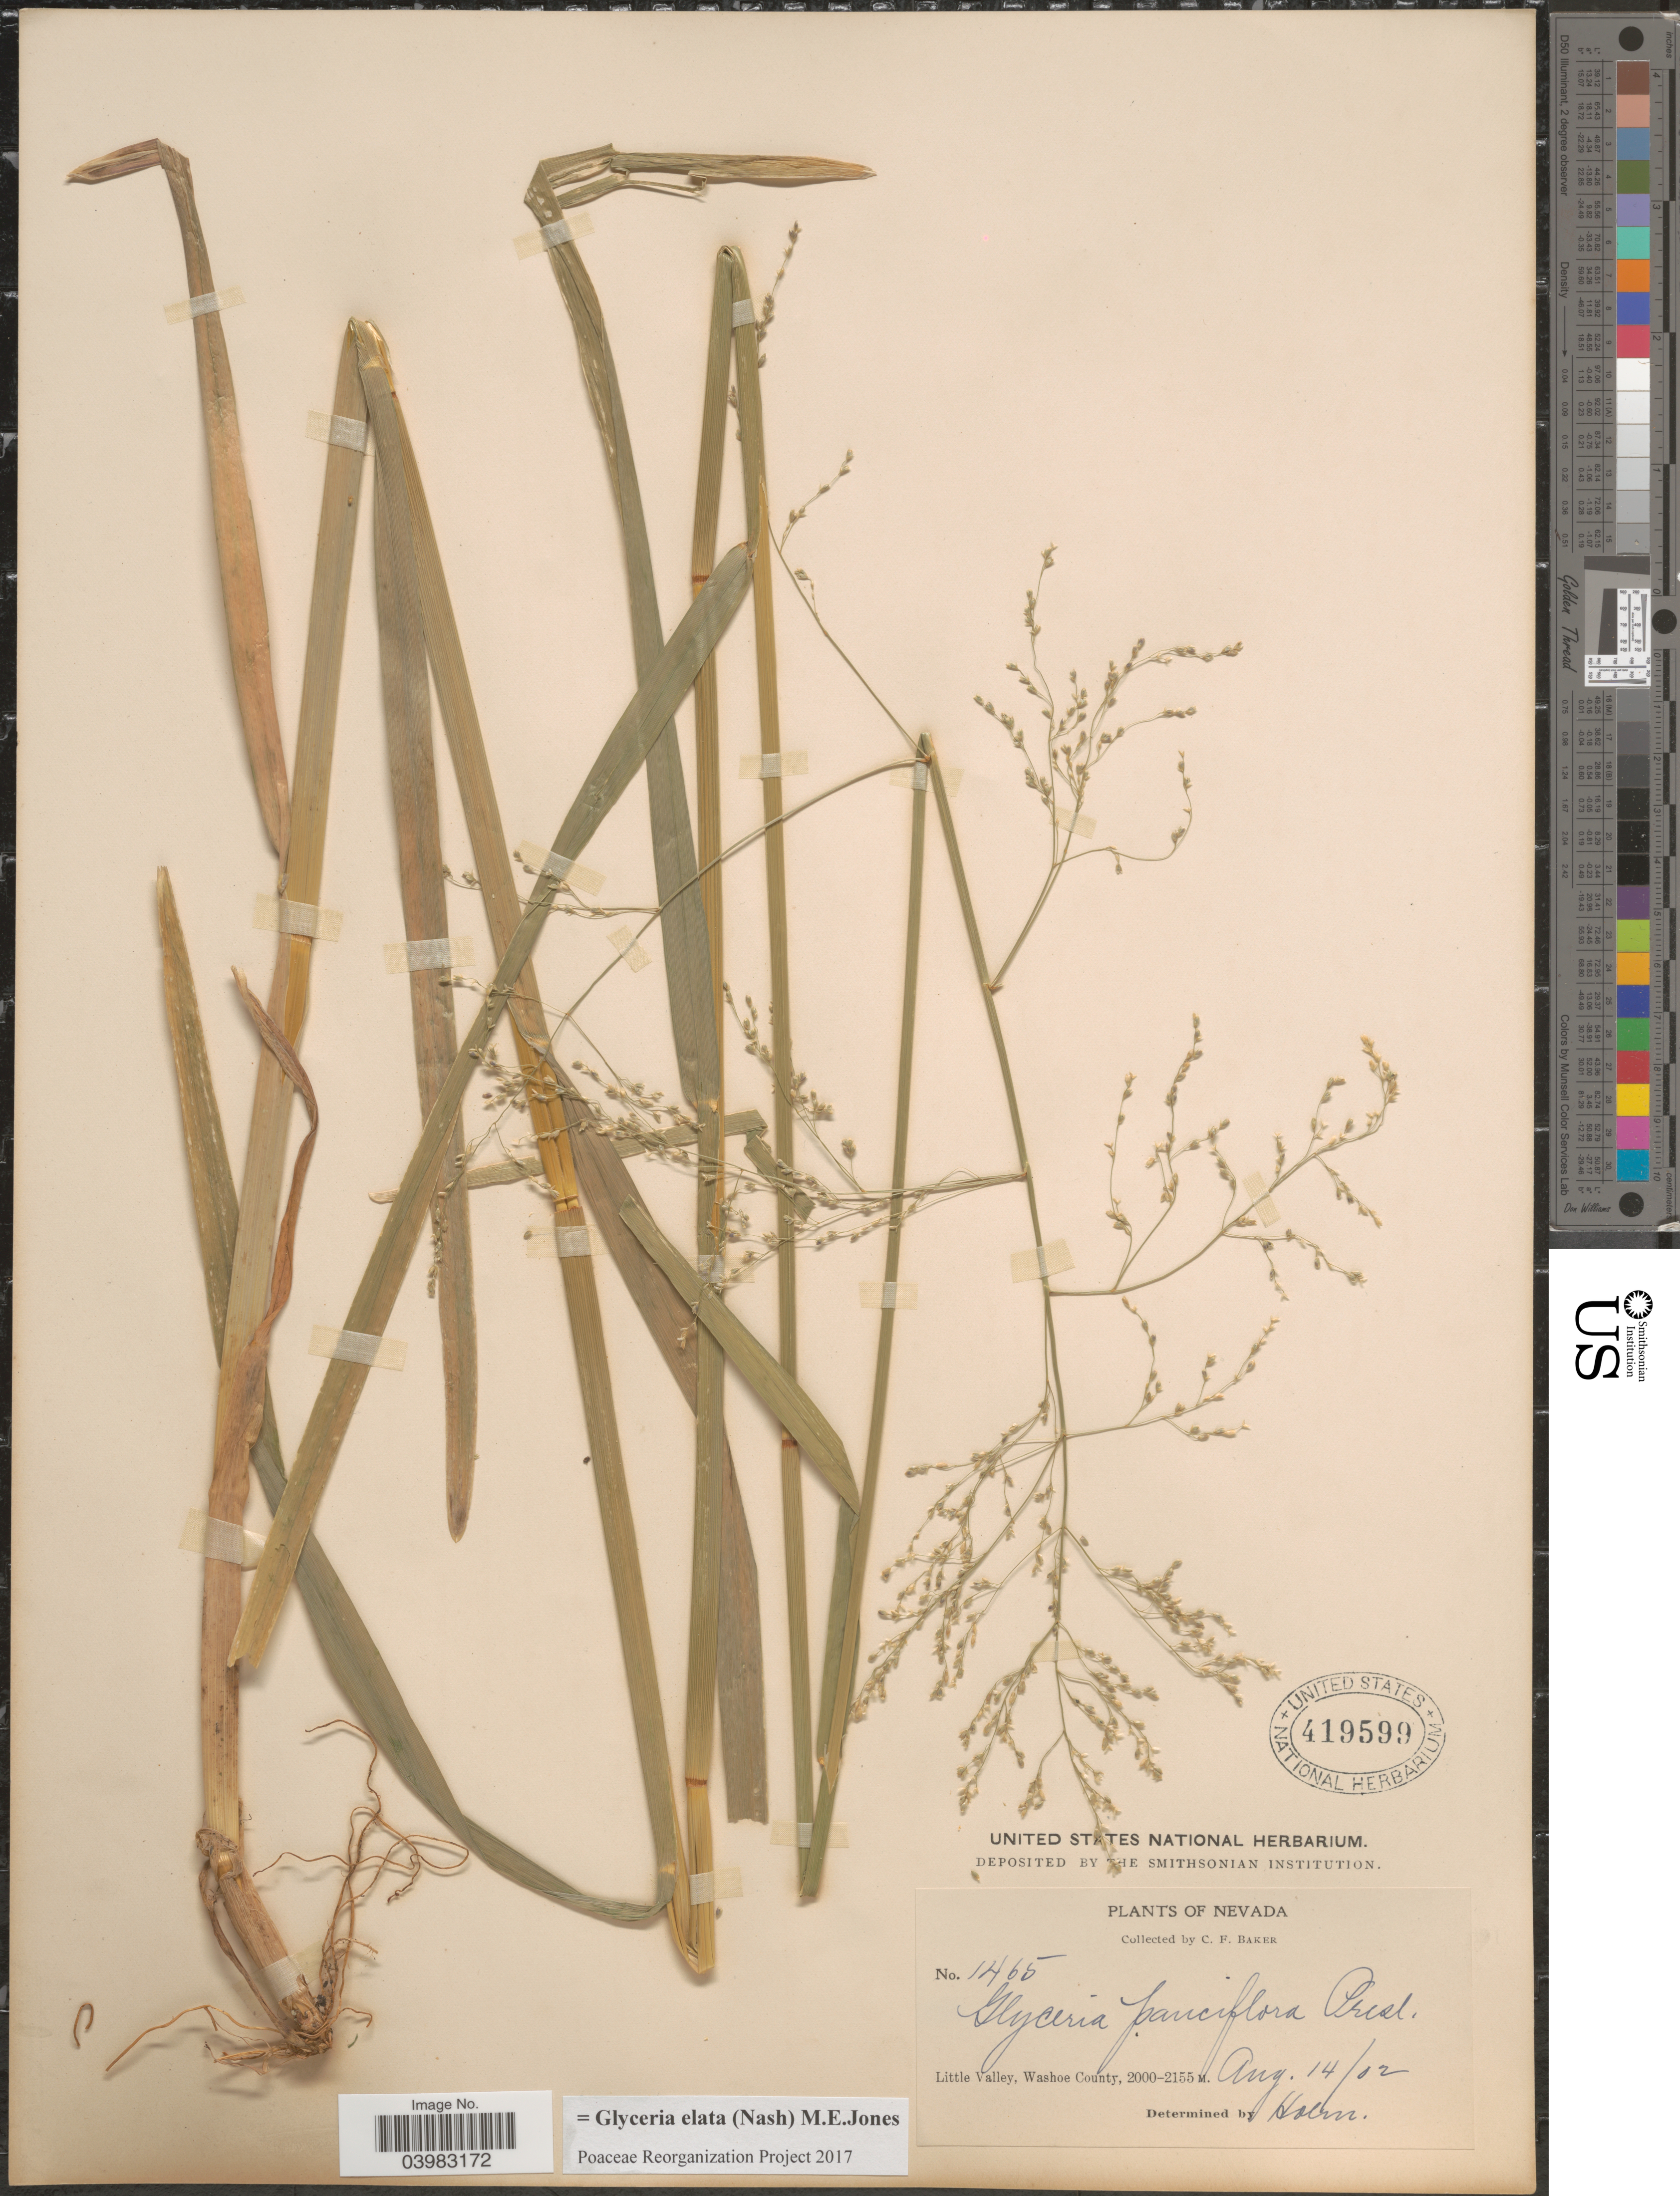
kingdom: Plantae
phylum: Tracheophyta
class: Liliopsida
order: Poales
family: Poaceae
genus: Glyceria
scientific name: Glyceria elata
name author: (Nash) M.E. Jones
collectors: C. F. Baker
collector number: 1465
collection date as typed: Transcribed d/m/y: 14/8/2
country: United States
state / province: Nevada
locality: Little Valley, Washoe County.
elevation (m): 2000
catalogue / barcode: US 419599